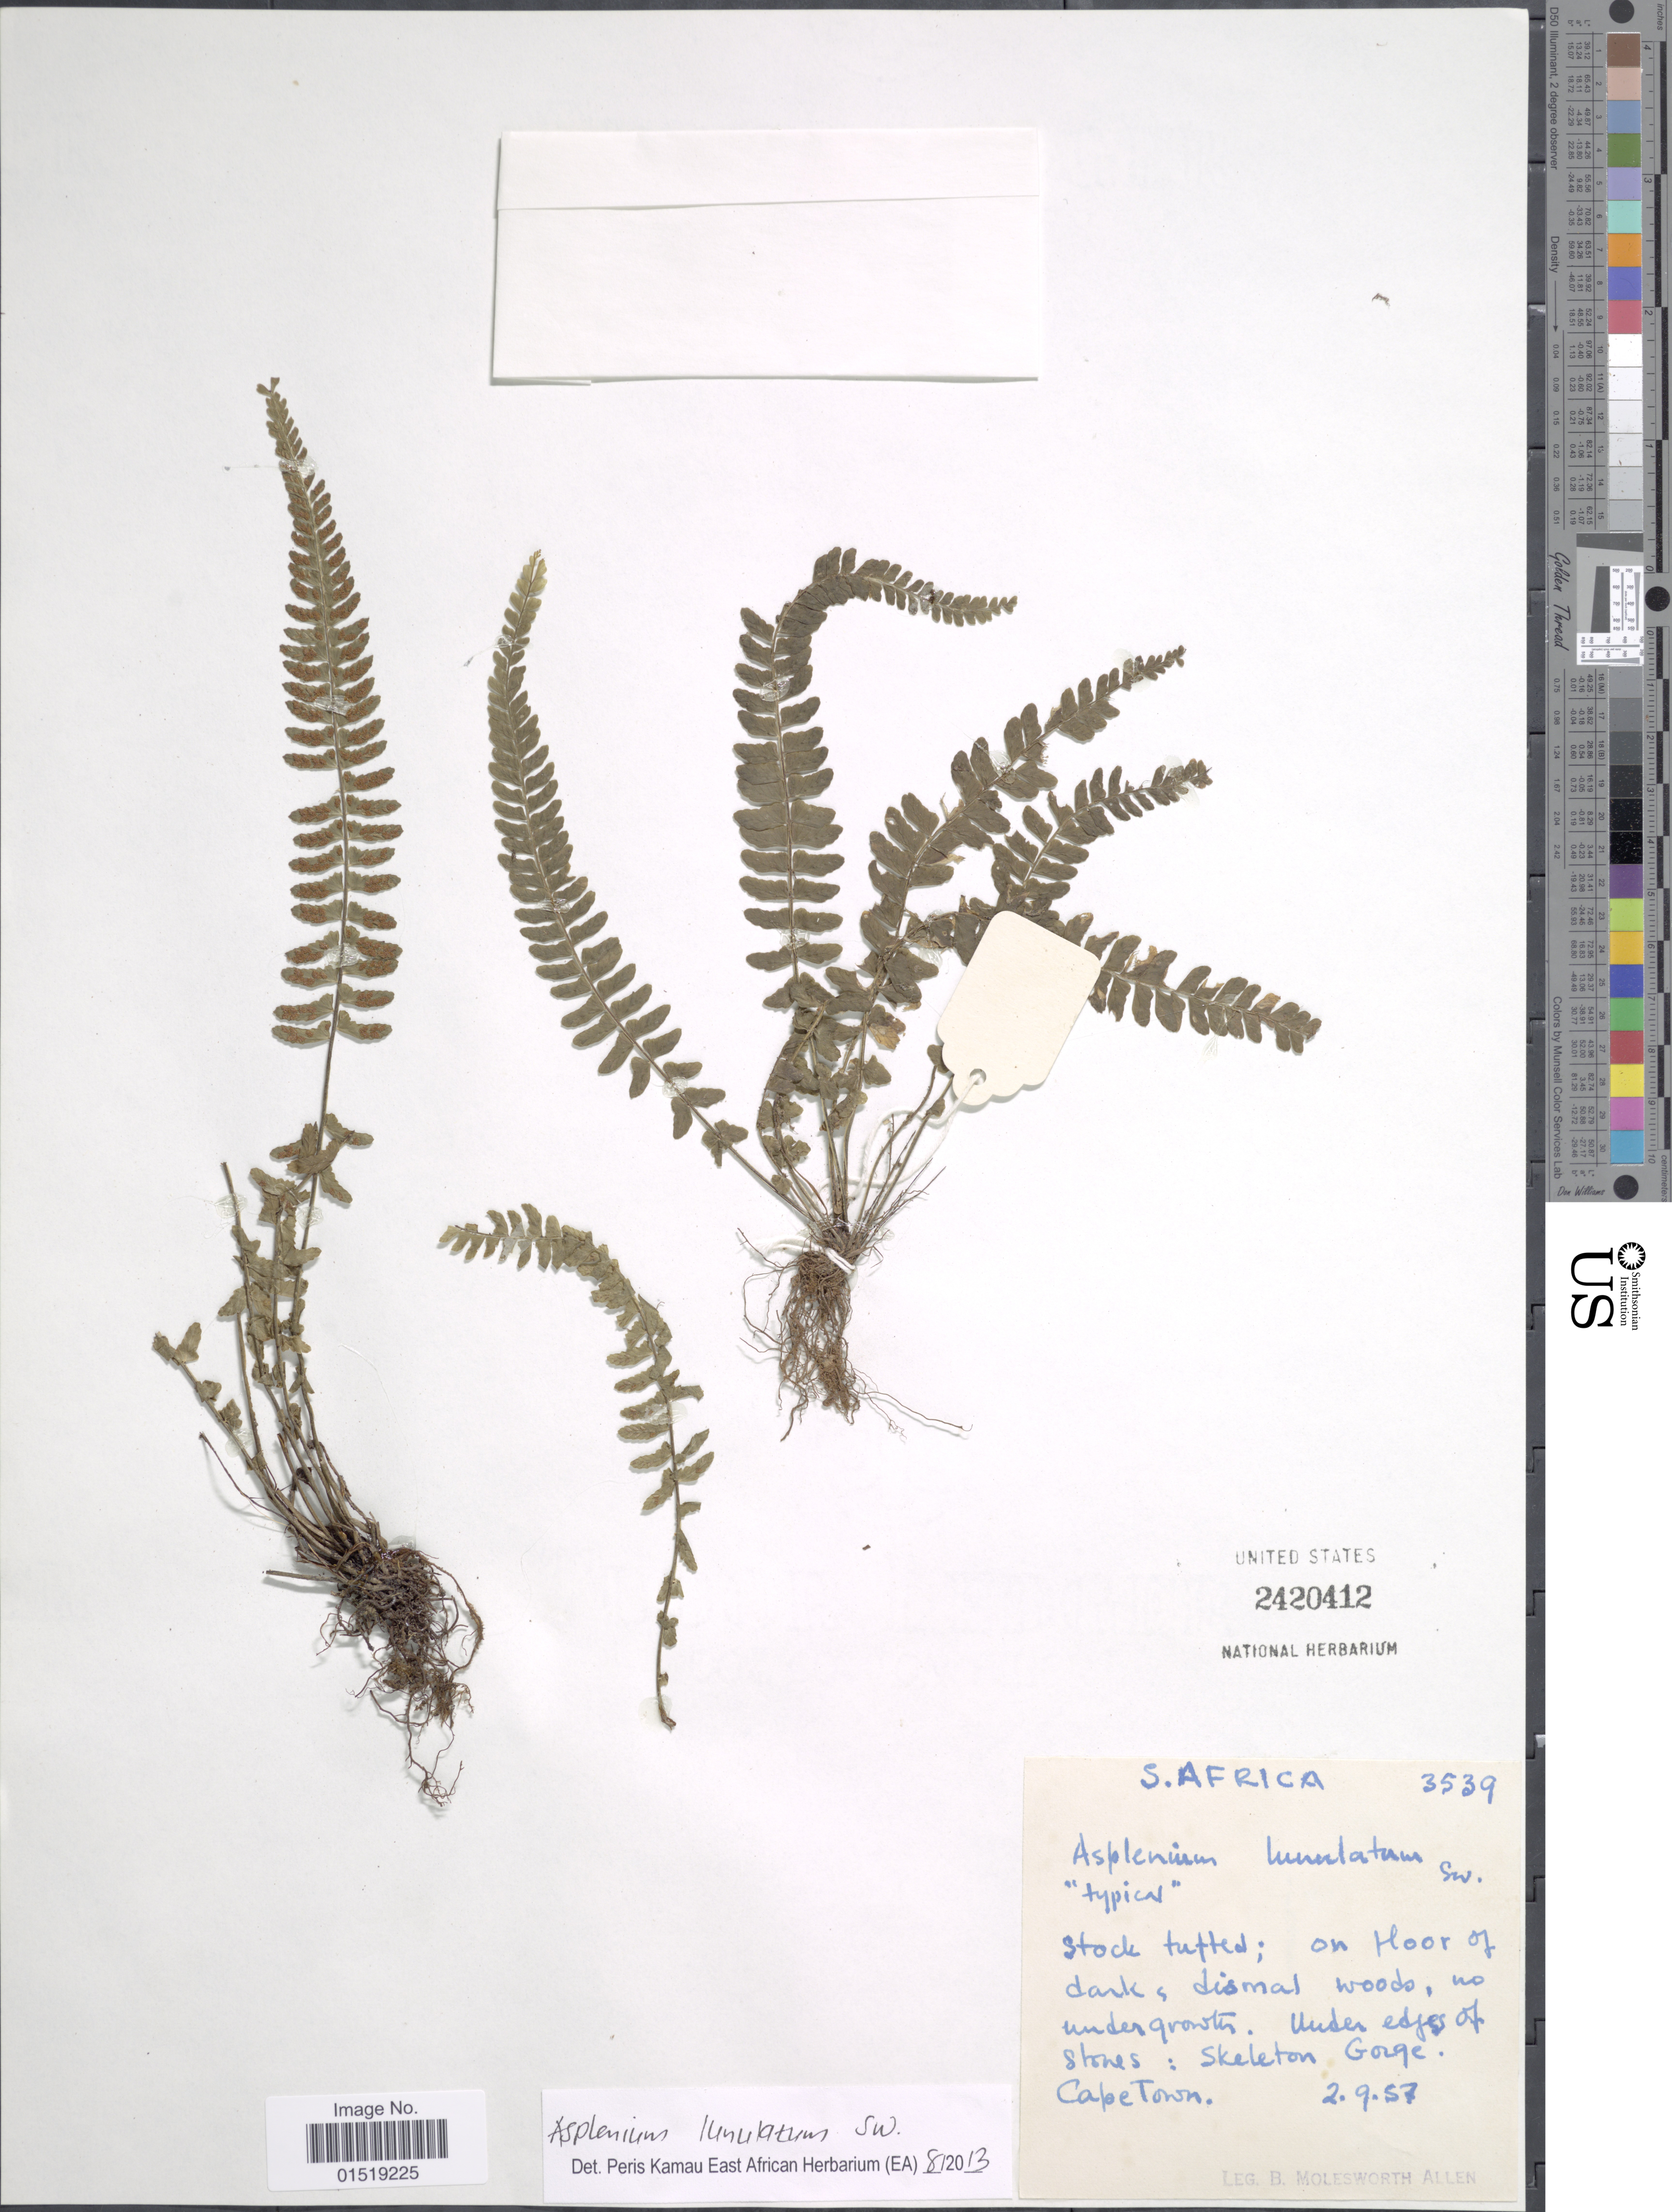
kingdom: Plantae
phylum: Tracheophyta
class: Polypodiopsida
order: Polypodiales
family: Aspleniaceae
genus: Asplenium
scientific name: Asplenium lunulatum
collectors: B. E. G. Molesworth-Allen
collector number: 3539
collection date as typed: Transcribed d/m/y: 2/9/57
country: South Africa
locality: Skeleton Gorge, Cape Town.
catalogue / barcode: US 2420412